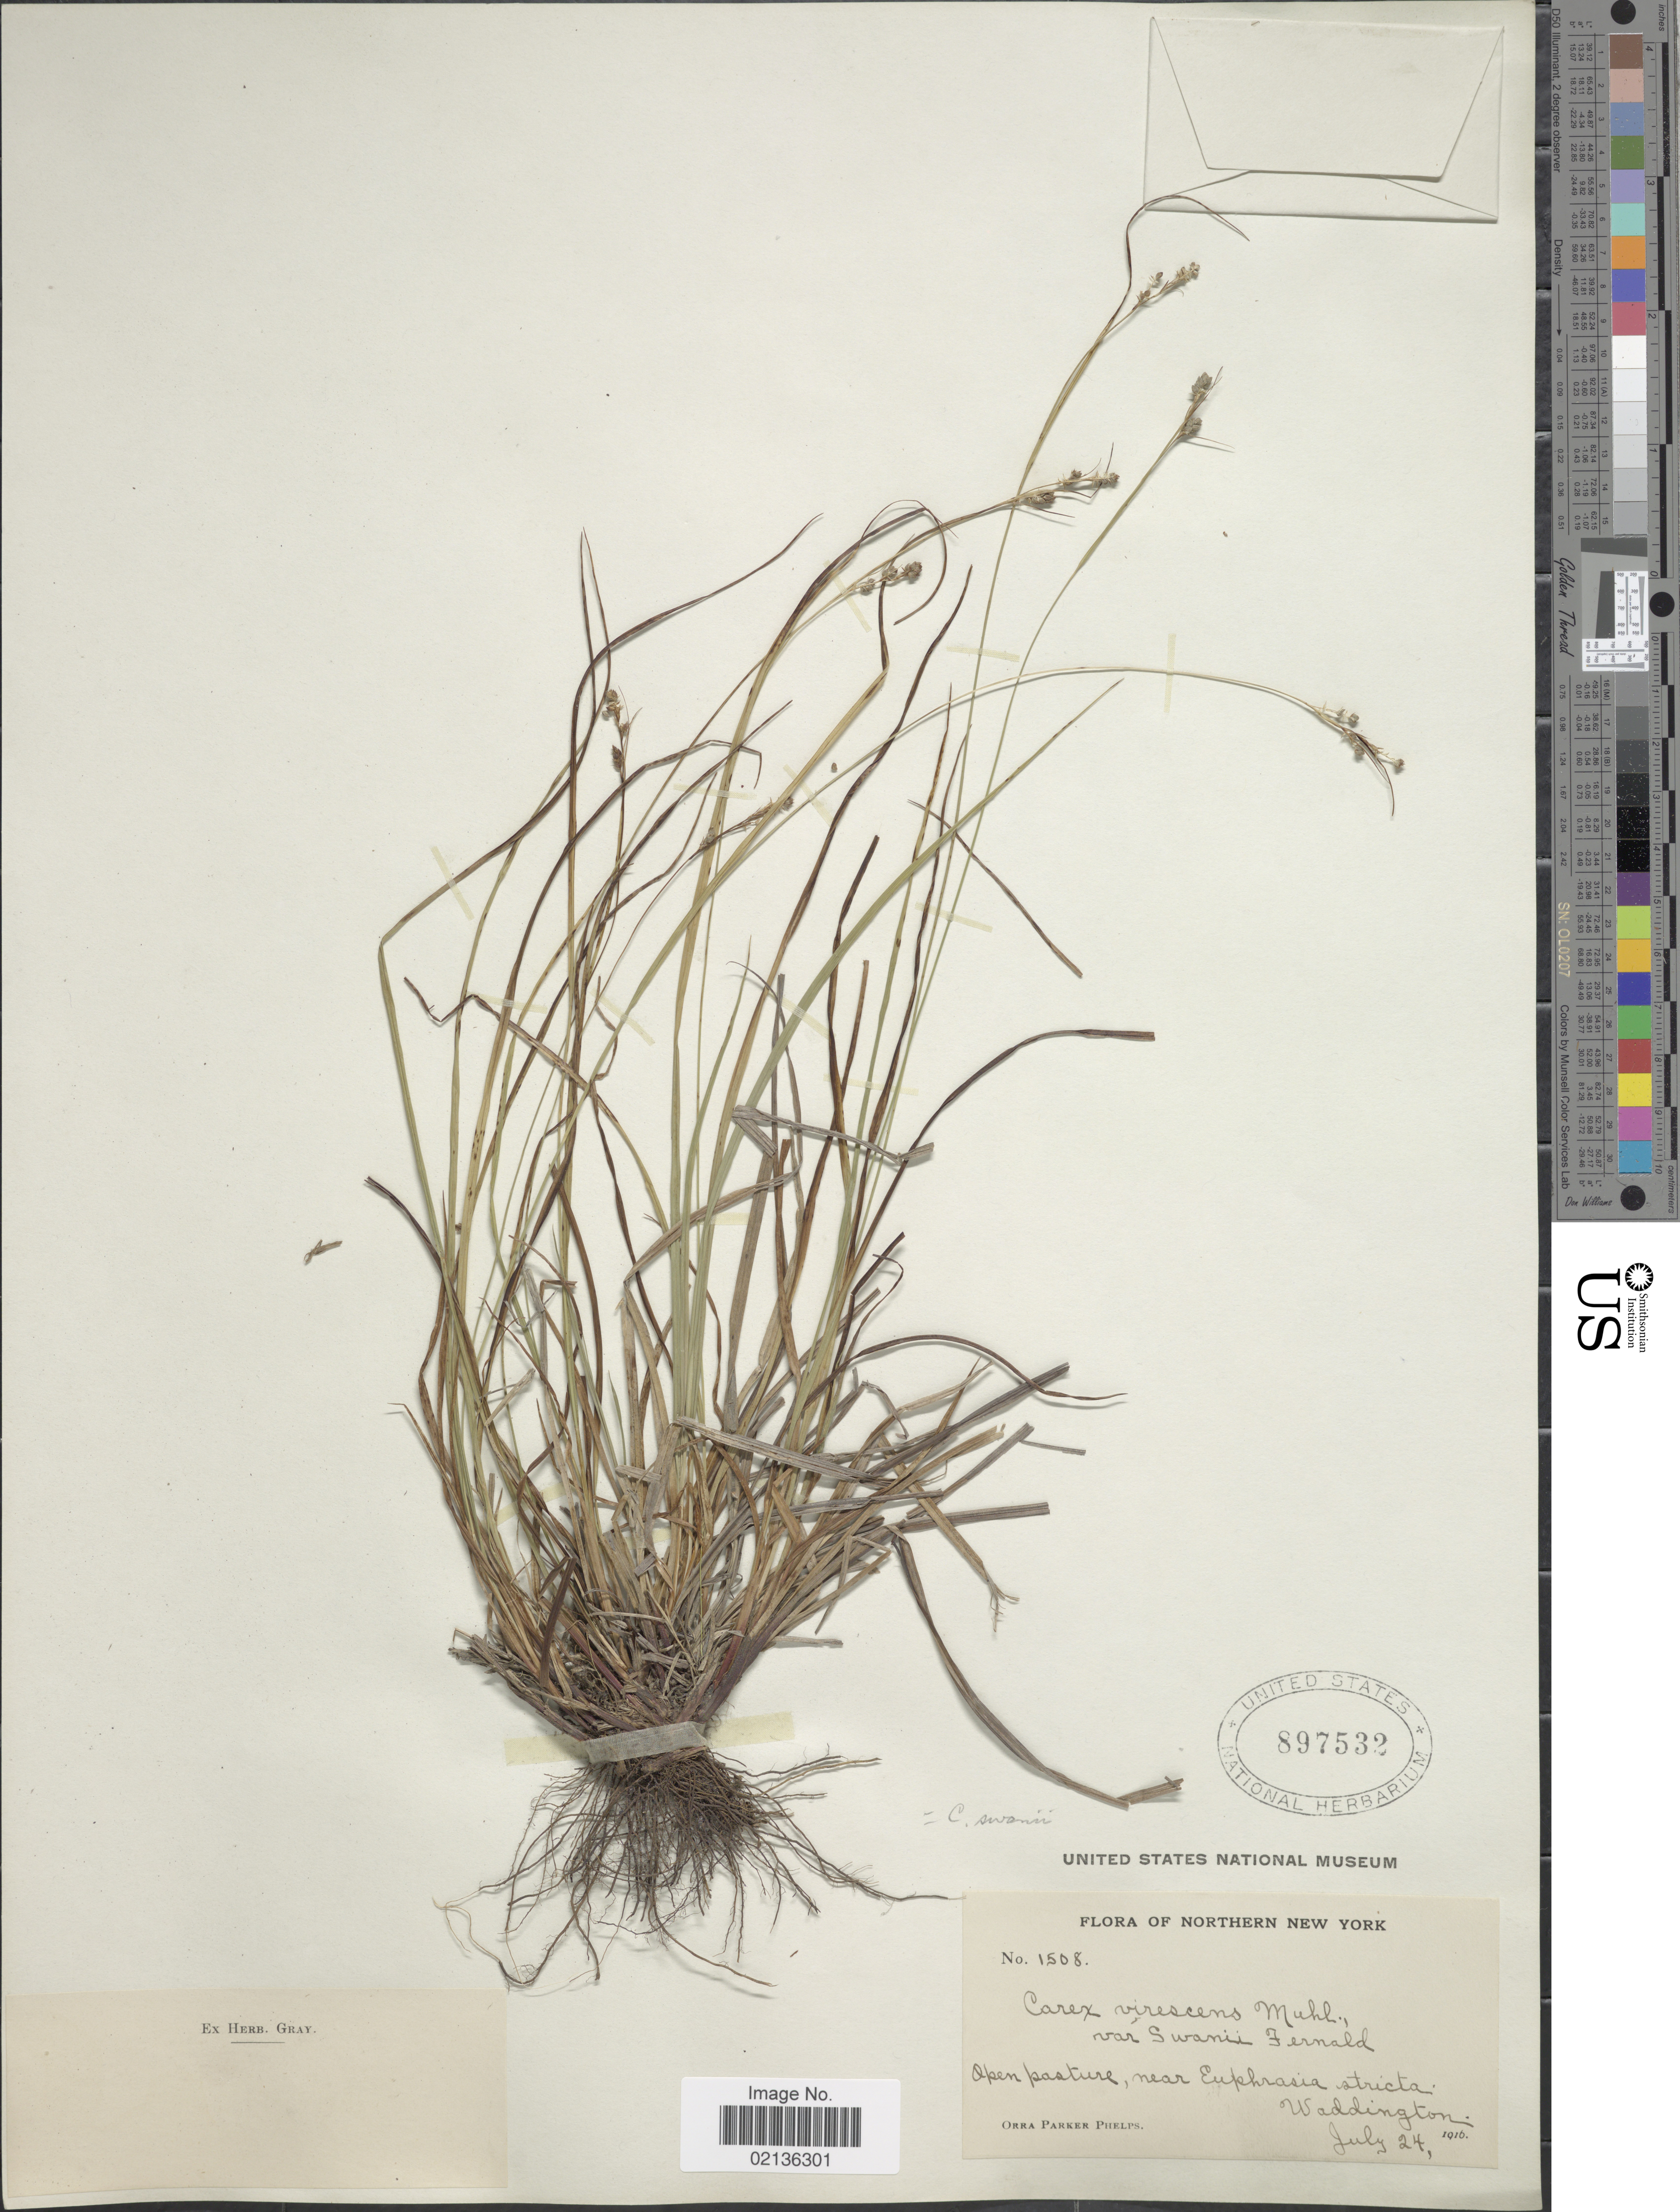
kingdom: Plantae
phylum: Tracheophyta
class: Liliopsida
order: Poales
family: Cyperaceae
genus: Carex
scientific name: Carex swanii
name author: (Fernald) Mack.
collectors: O. P. Phelps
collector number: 1508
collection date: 1916-07-24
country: United States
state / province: New York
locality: Northern New York, near Euphrasie stricta, Waddington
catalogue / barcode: US 897532